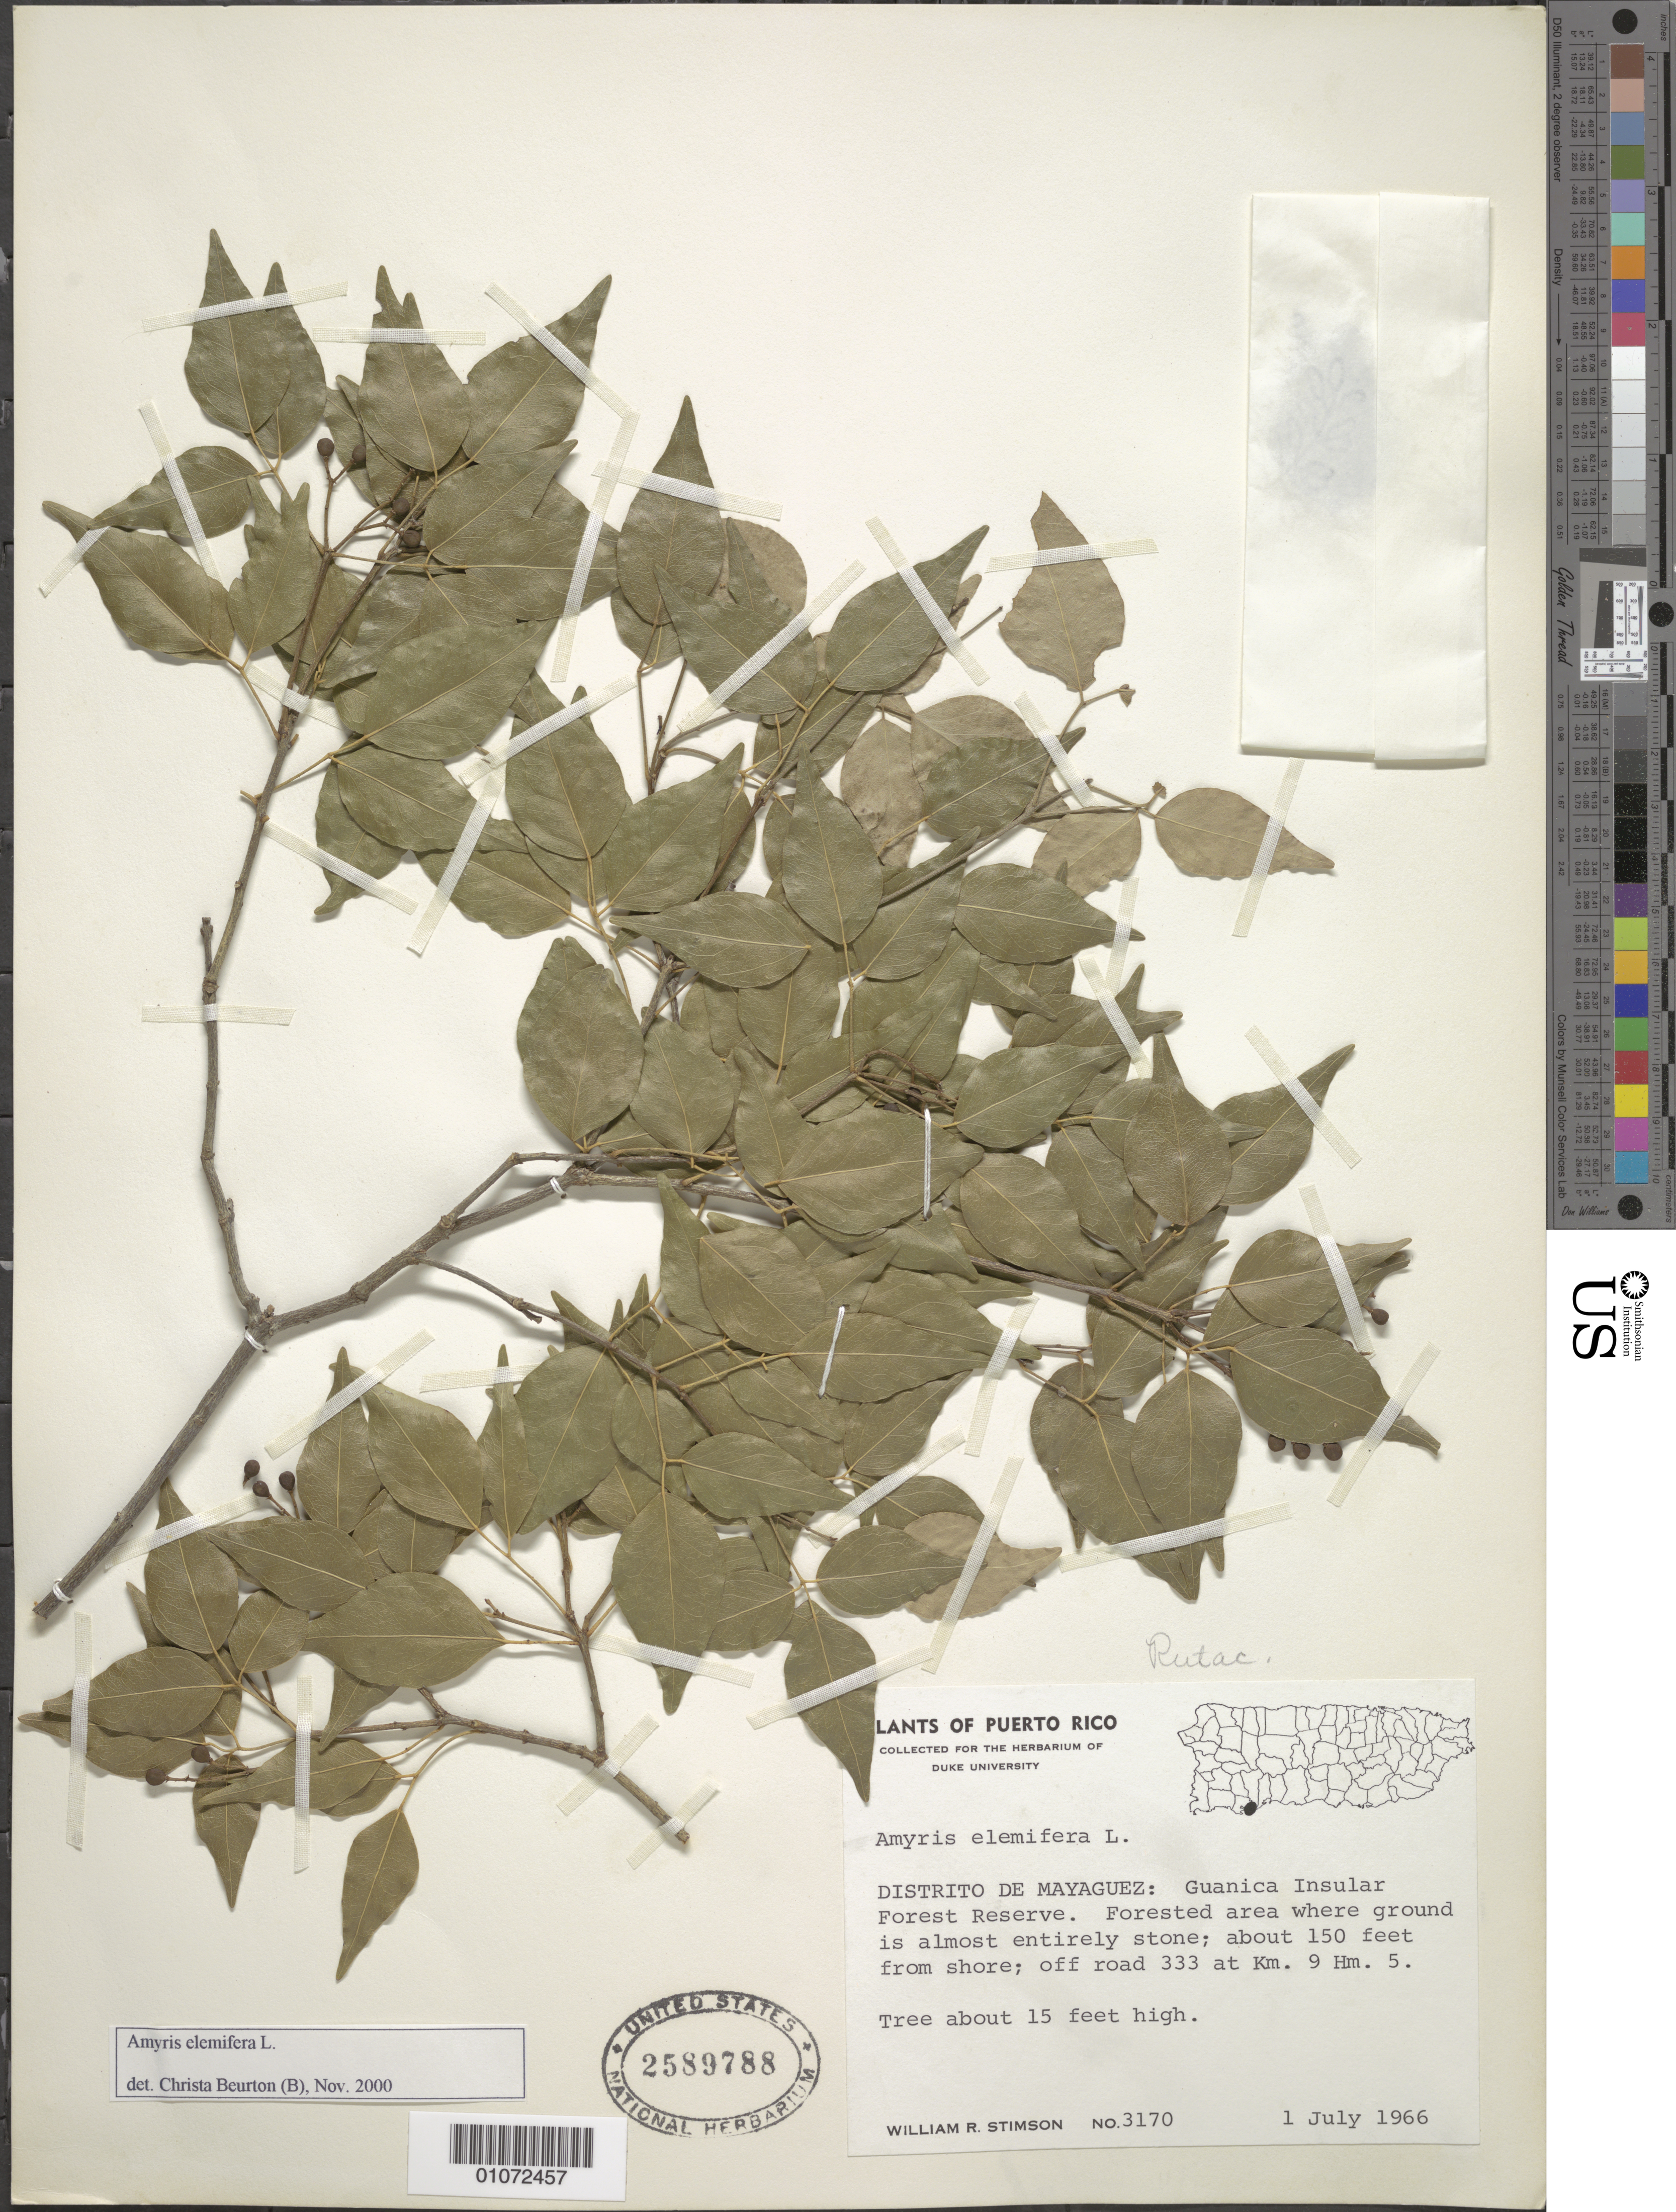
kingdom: Plantae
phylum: Tracheophyta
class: Magnoliopsida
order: Sapindales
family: Rutaceae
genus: Amyris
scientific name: Amyris elemifera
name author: L.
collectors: W. R. Stimson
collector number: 3170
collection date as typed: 01 Jul 1966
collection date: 1966-07-01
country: Puerto Rico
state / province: Mayagüez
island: Puerto Rico I.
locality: Guanica Insular Forest Reserve, about 150 ft. from shore, off road 333 at Km. 9 Hm. 5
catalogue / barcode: US 2589788